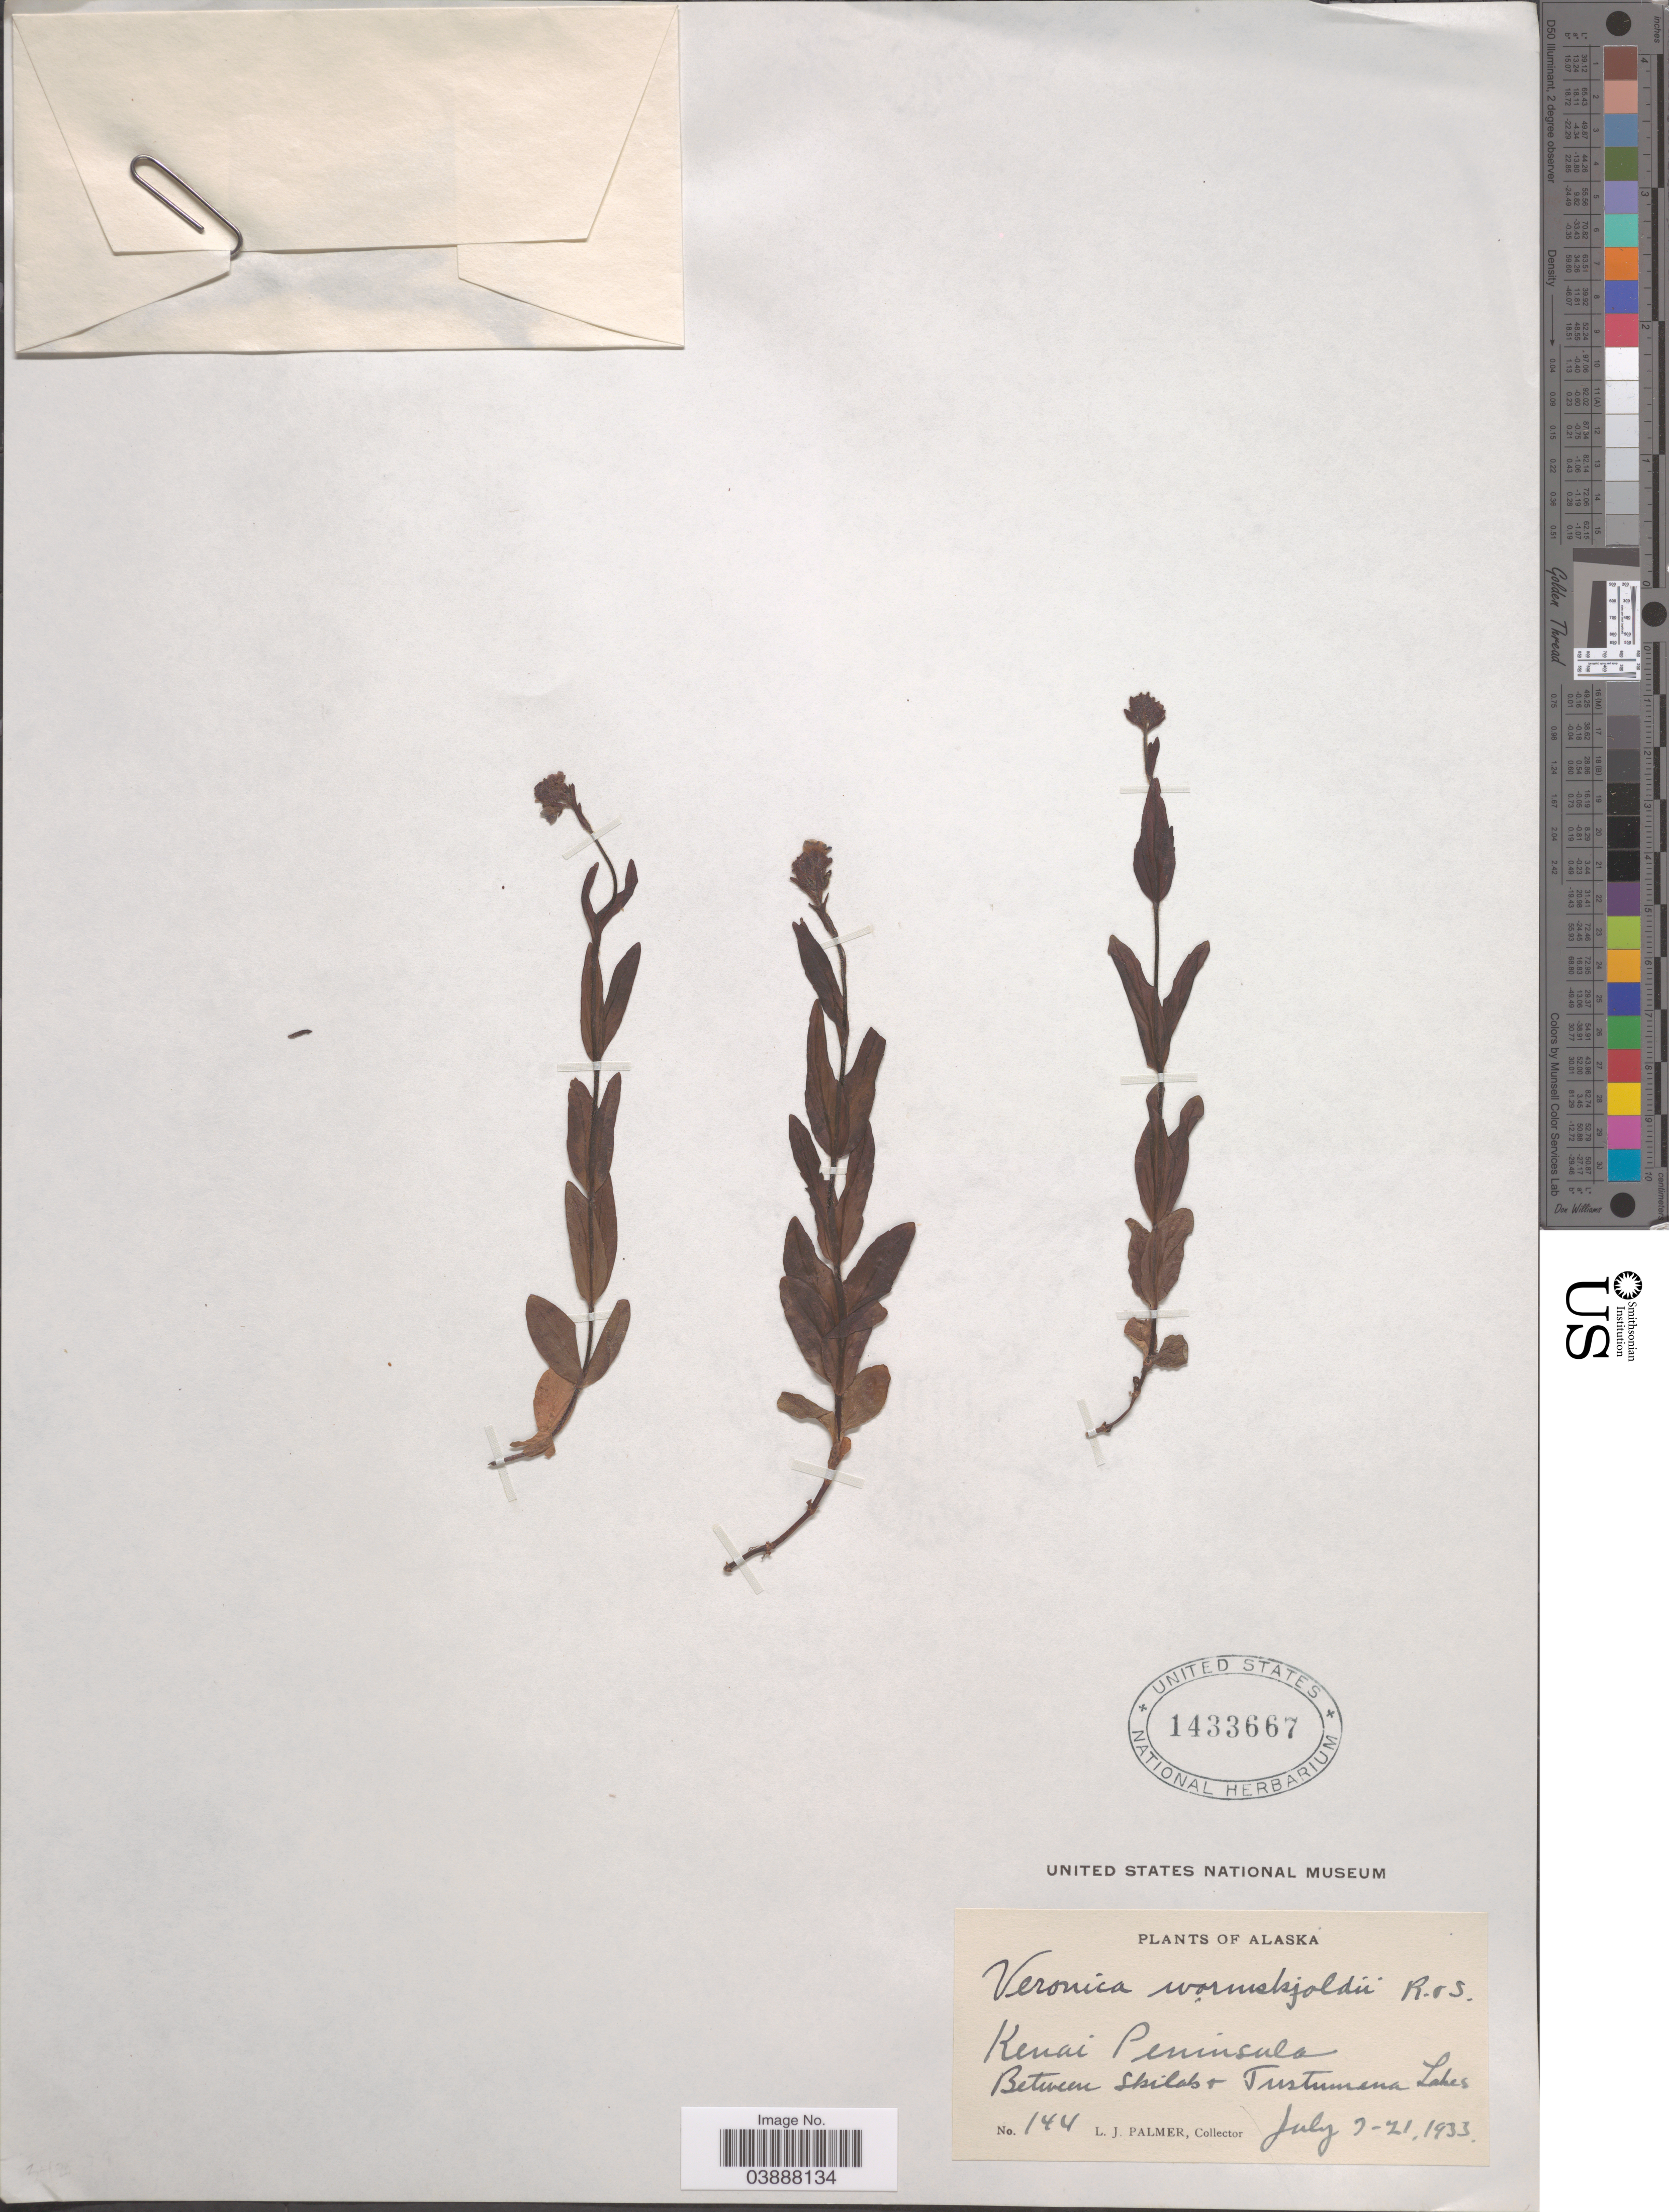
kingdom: Plantae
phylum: Tracheophyta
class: Magnoliopsida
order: Lamiales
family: Plantaginaceae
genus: Veronica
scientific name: Veronica wormskjoldii subsp. wormskjoldii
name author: Roem. & Schult.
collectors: L. J. Palmer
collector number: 144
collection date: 1933-07-09/1933-07-21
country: United States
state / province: Alaska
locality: Kenai Peninsula. Between Skilak + Tustumena Lakes.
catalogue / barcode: US 1433667